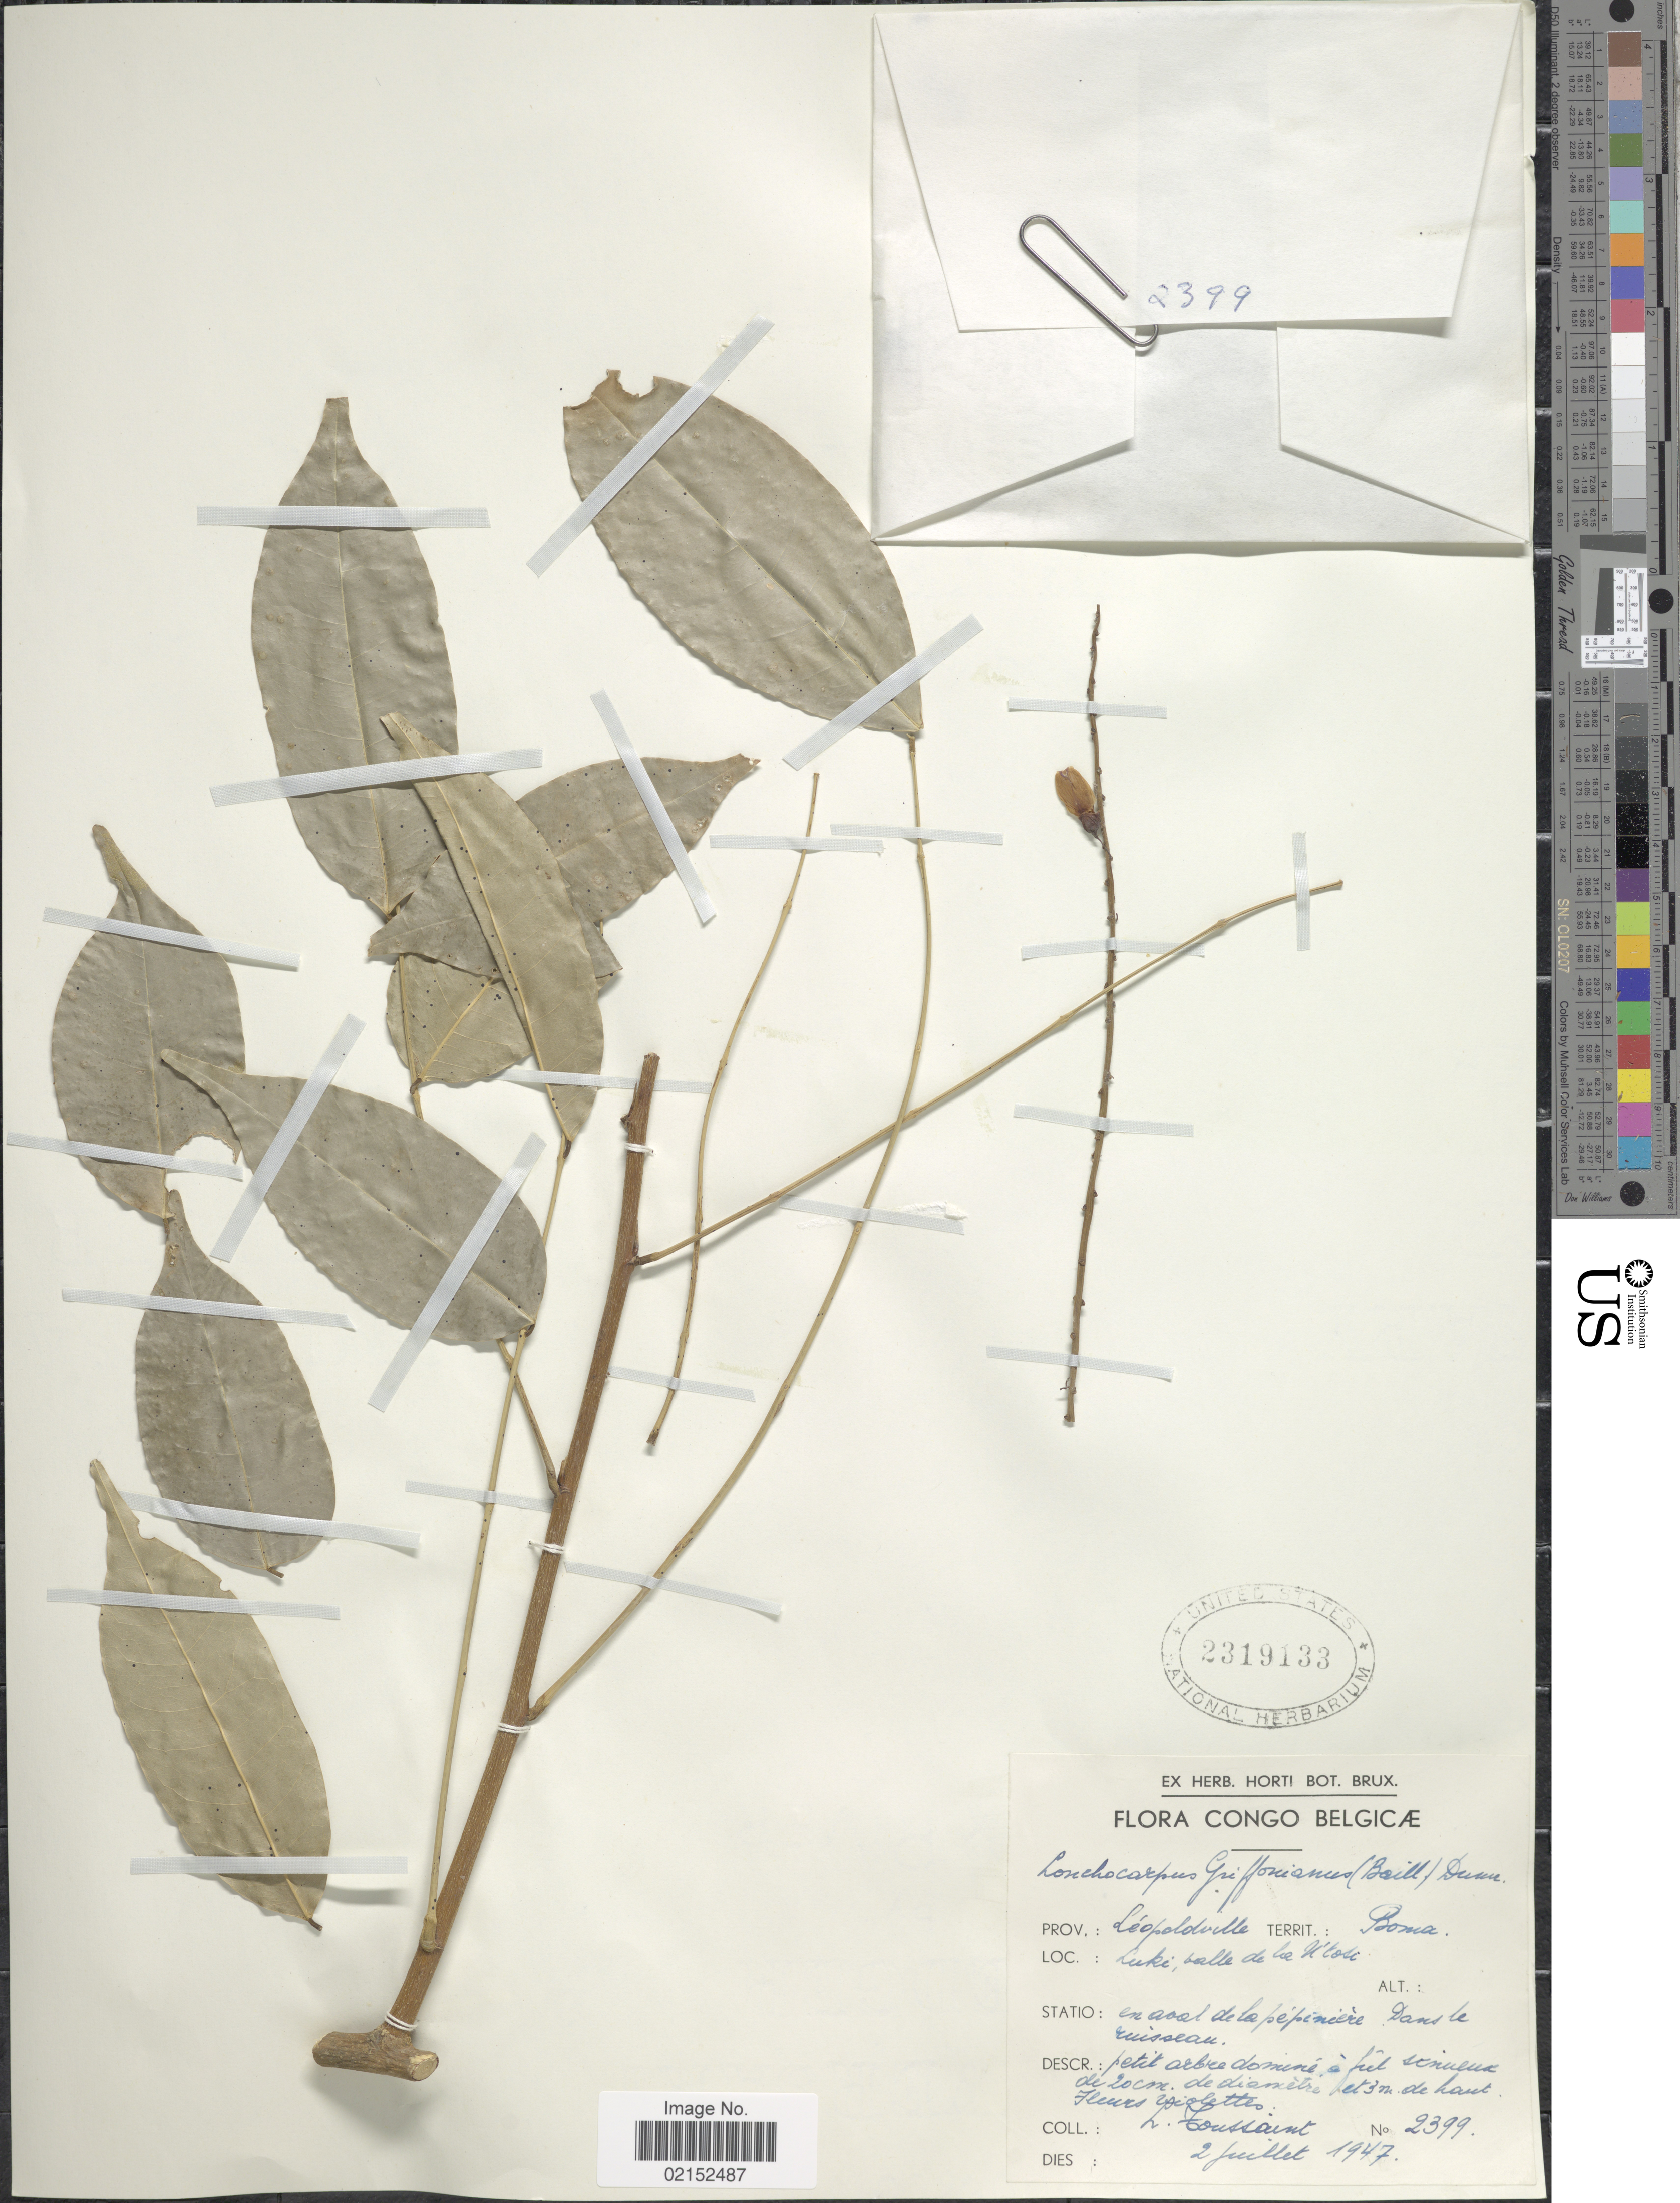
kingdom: Plantae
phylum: Tracheophyta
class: Magnoliopsida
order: Fabales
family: Fabaceae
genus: Lonchocarpus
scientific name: Lonchocarpus griffonianus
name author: Dunn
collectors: L. Toussaint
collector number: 2399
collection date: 1947-07-02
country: Congo, Democratic Republic of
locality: Congo Belgicae. Prov. Leopoldville. Territ: Boma. Luke valle de la U'toli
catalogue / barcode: US 2319133